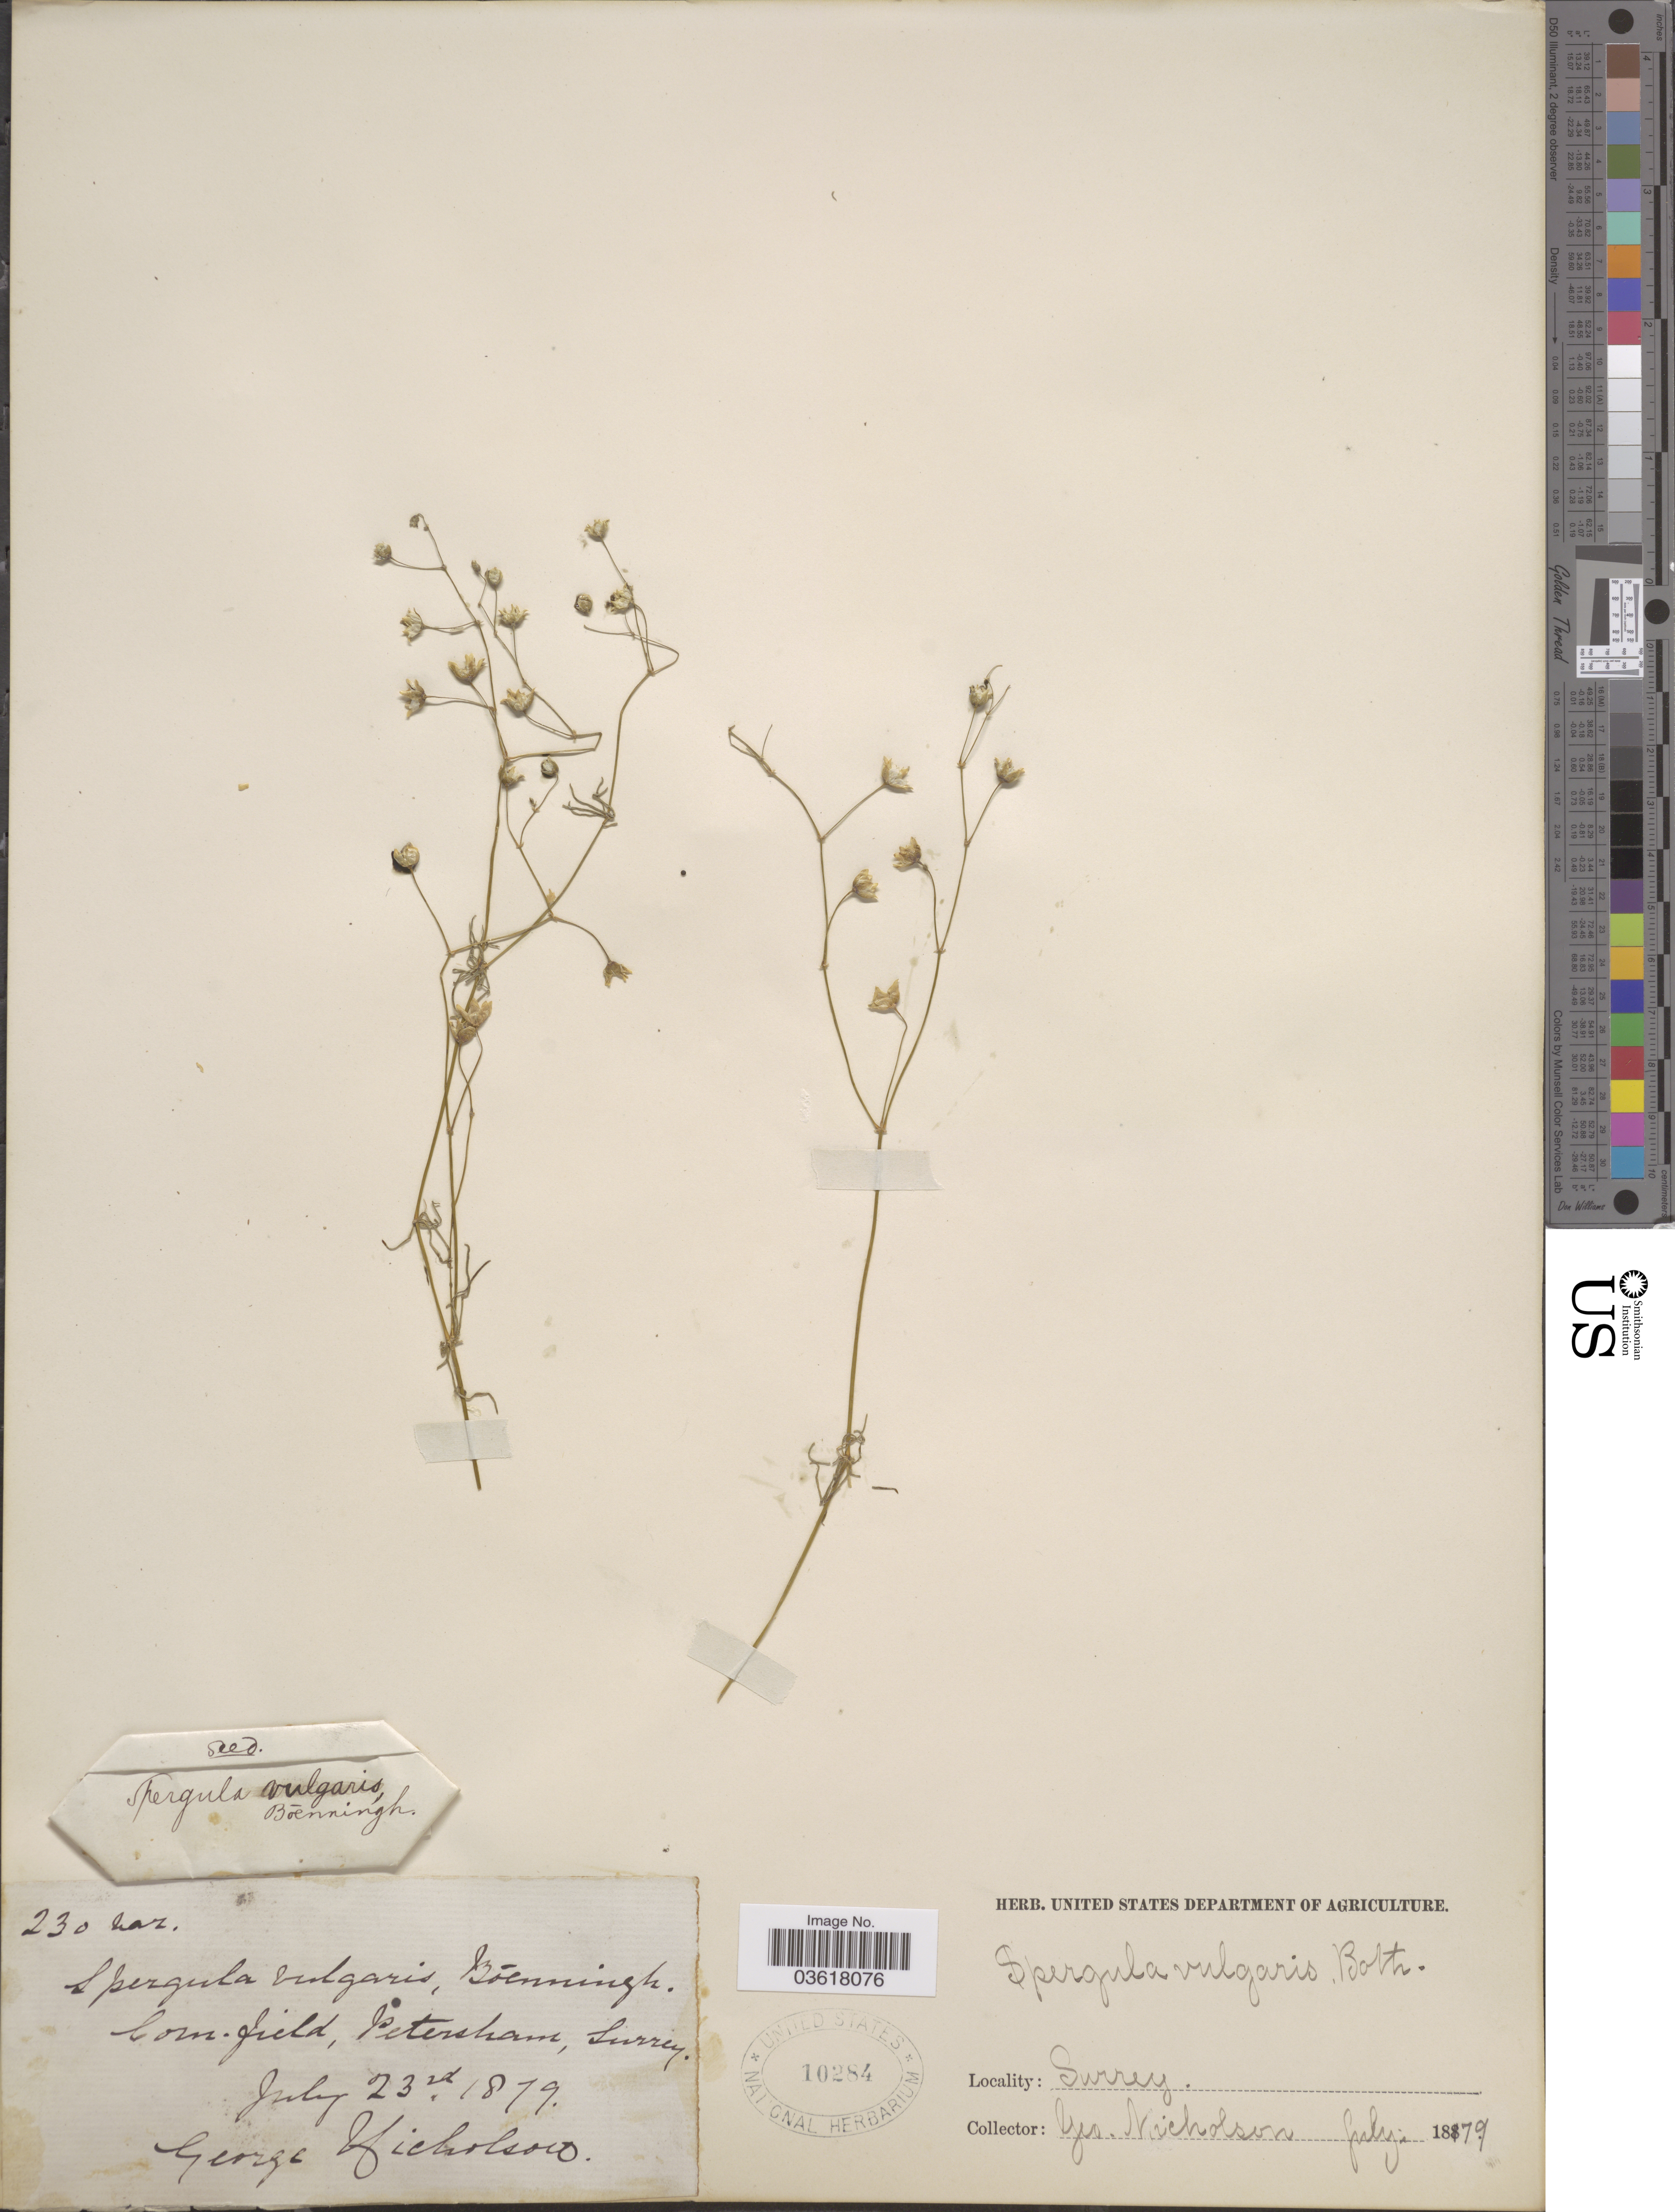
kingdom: Plantae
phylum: Tracheophyta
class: Magnoliopsida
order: Caryophyllales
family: Caryophyllaceae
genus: Spergula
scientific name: Spergula vulgaris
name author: Boenn.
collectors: G. Nicholson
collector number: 230naz*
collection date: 1879-07-23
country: United Kingdom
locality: Corn-field, Petersham, Surrey.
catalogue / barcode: US 10284